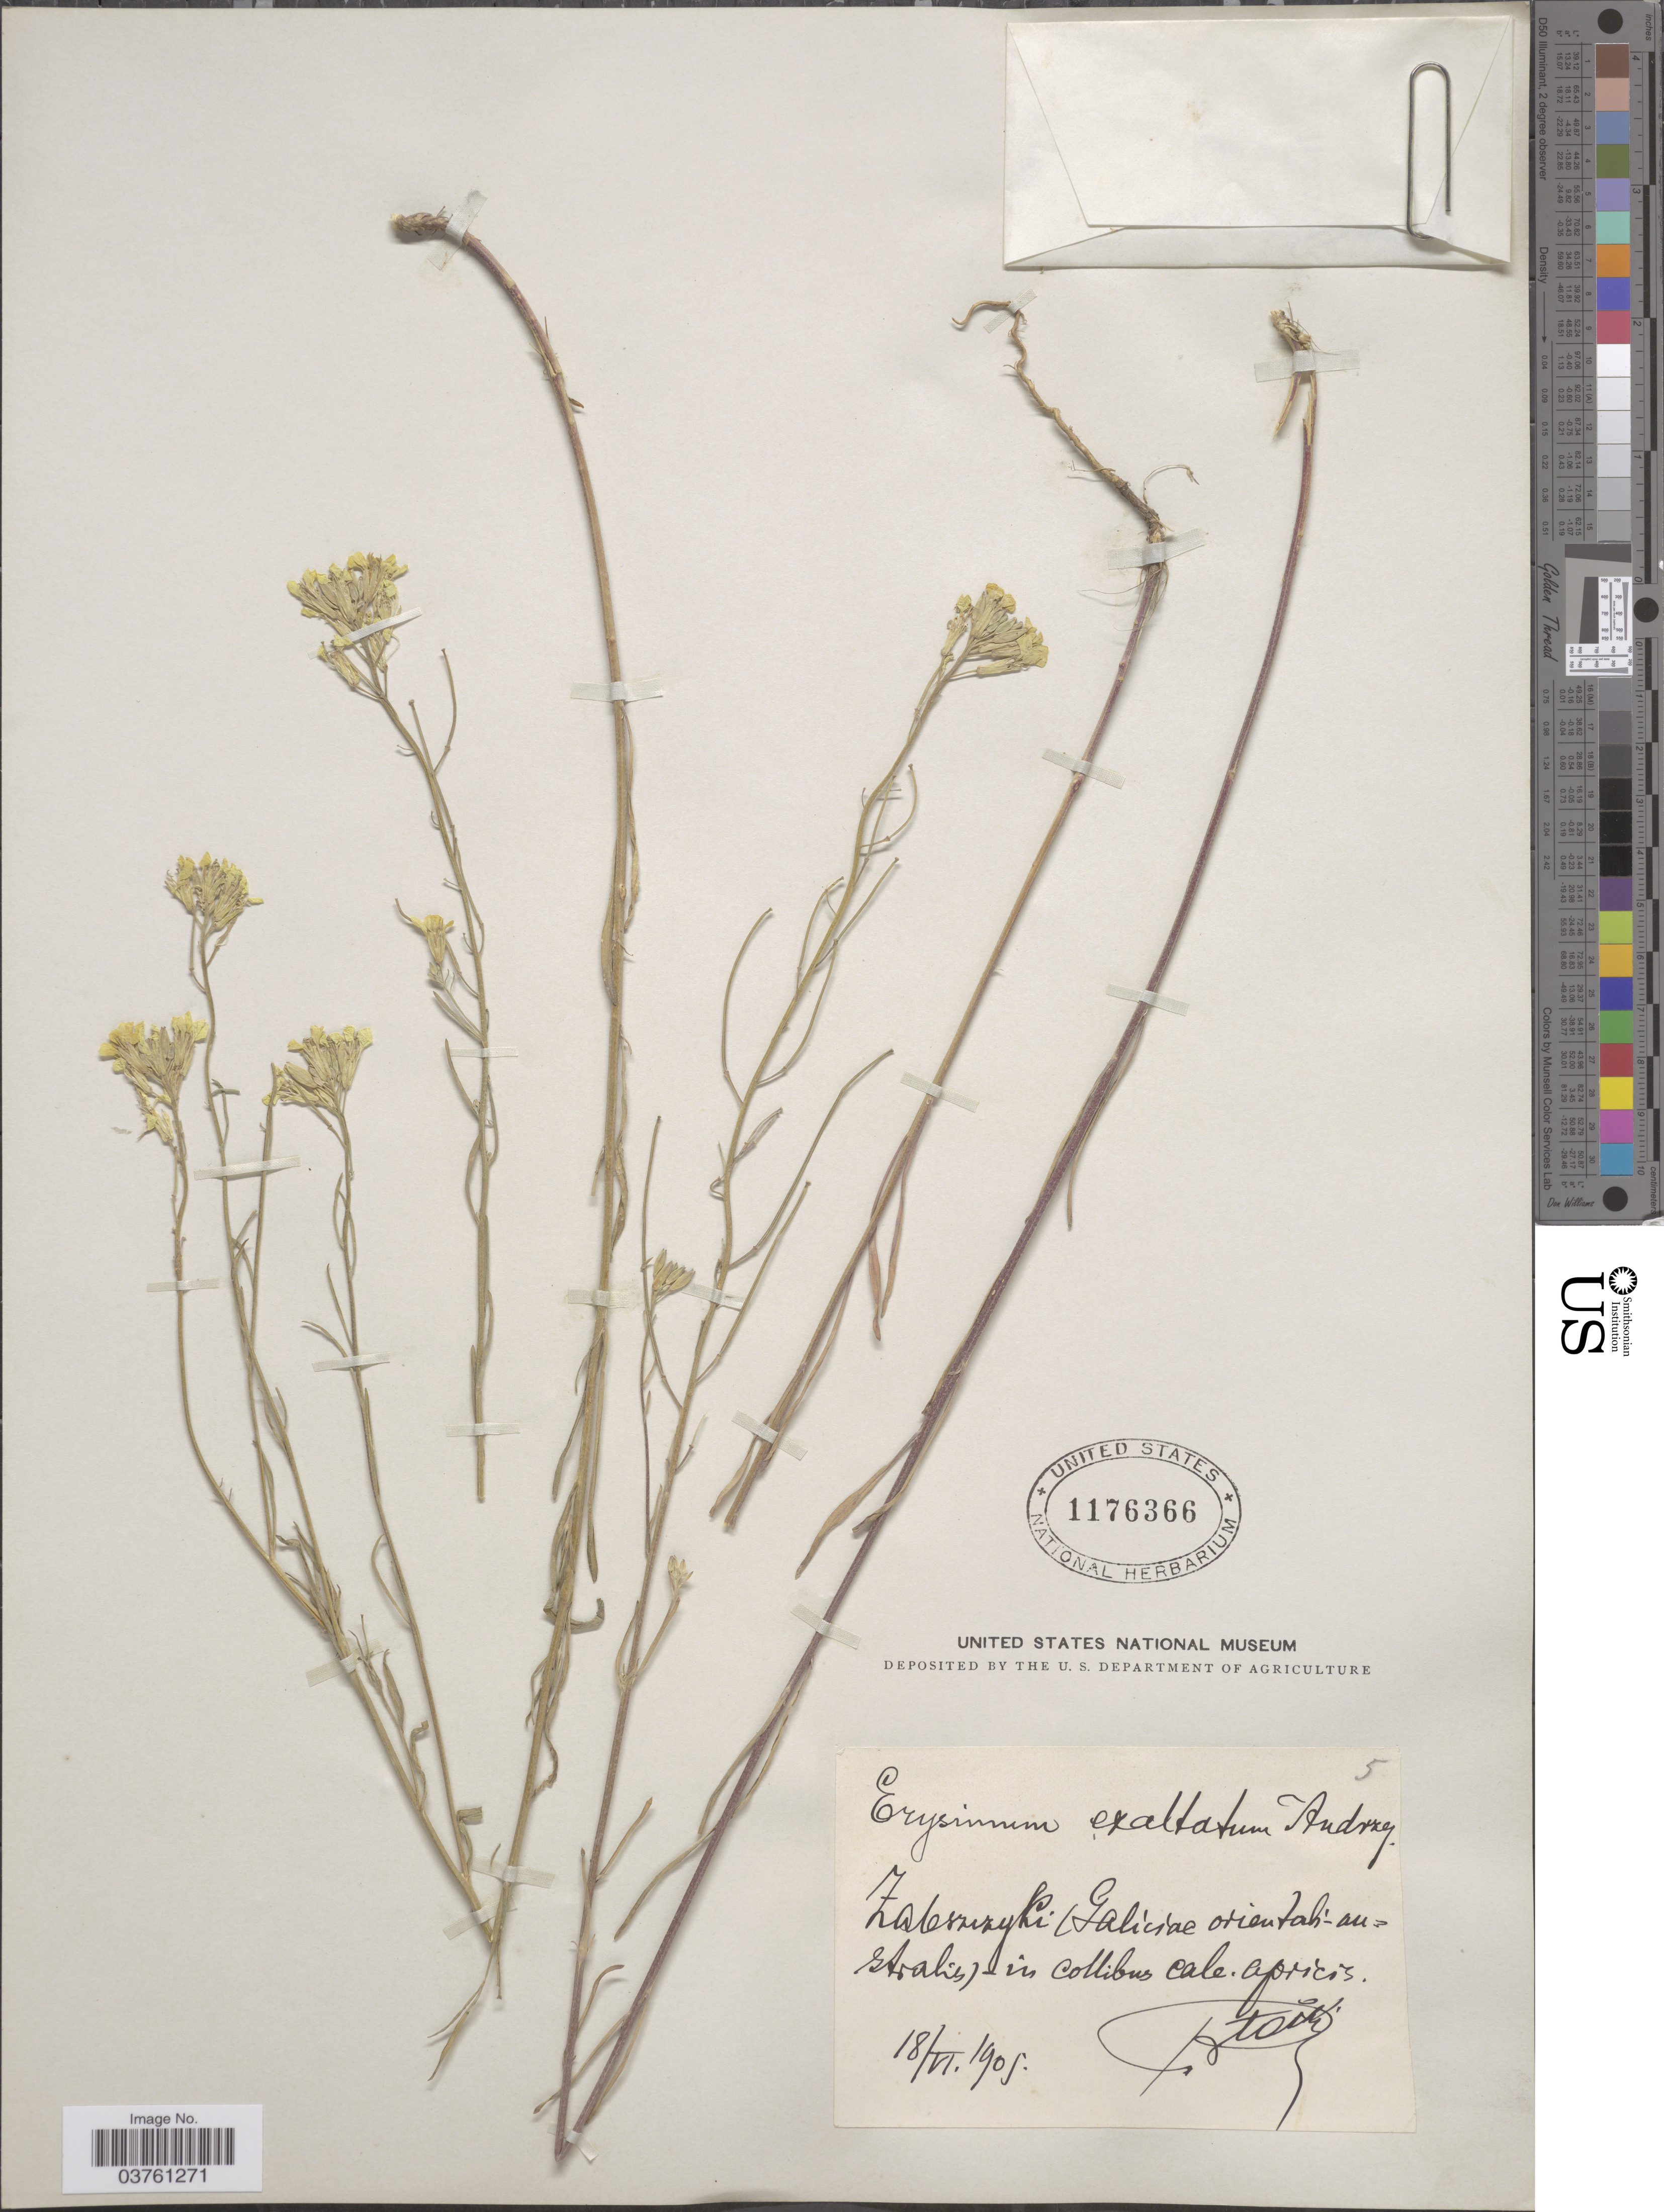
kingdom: Plantae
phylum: Tracheophyta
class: Magnoliopsida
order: Brassicales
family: Brassicaceae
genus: Erysimum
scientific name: Erysimum exaltatum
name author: Andrz. ex Besser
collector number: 5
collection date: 1905-06-18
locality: Zaleszizyki [interpreted] (Galiciae orientali-australis)- in collibus calc. apricis.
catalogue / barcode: US 1176366